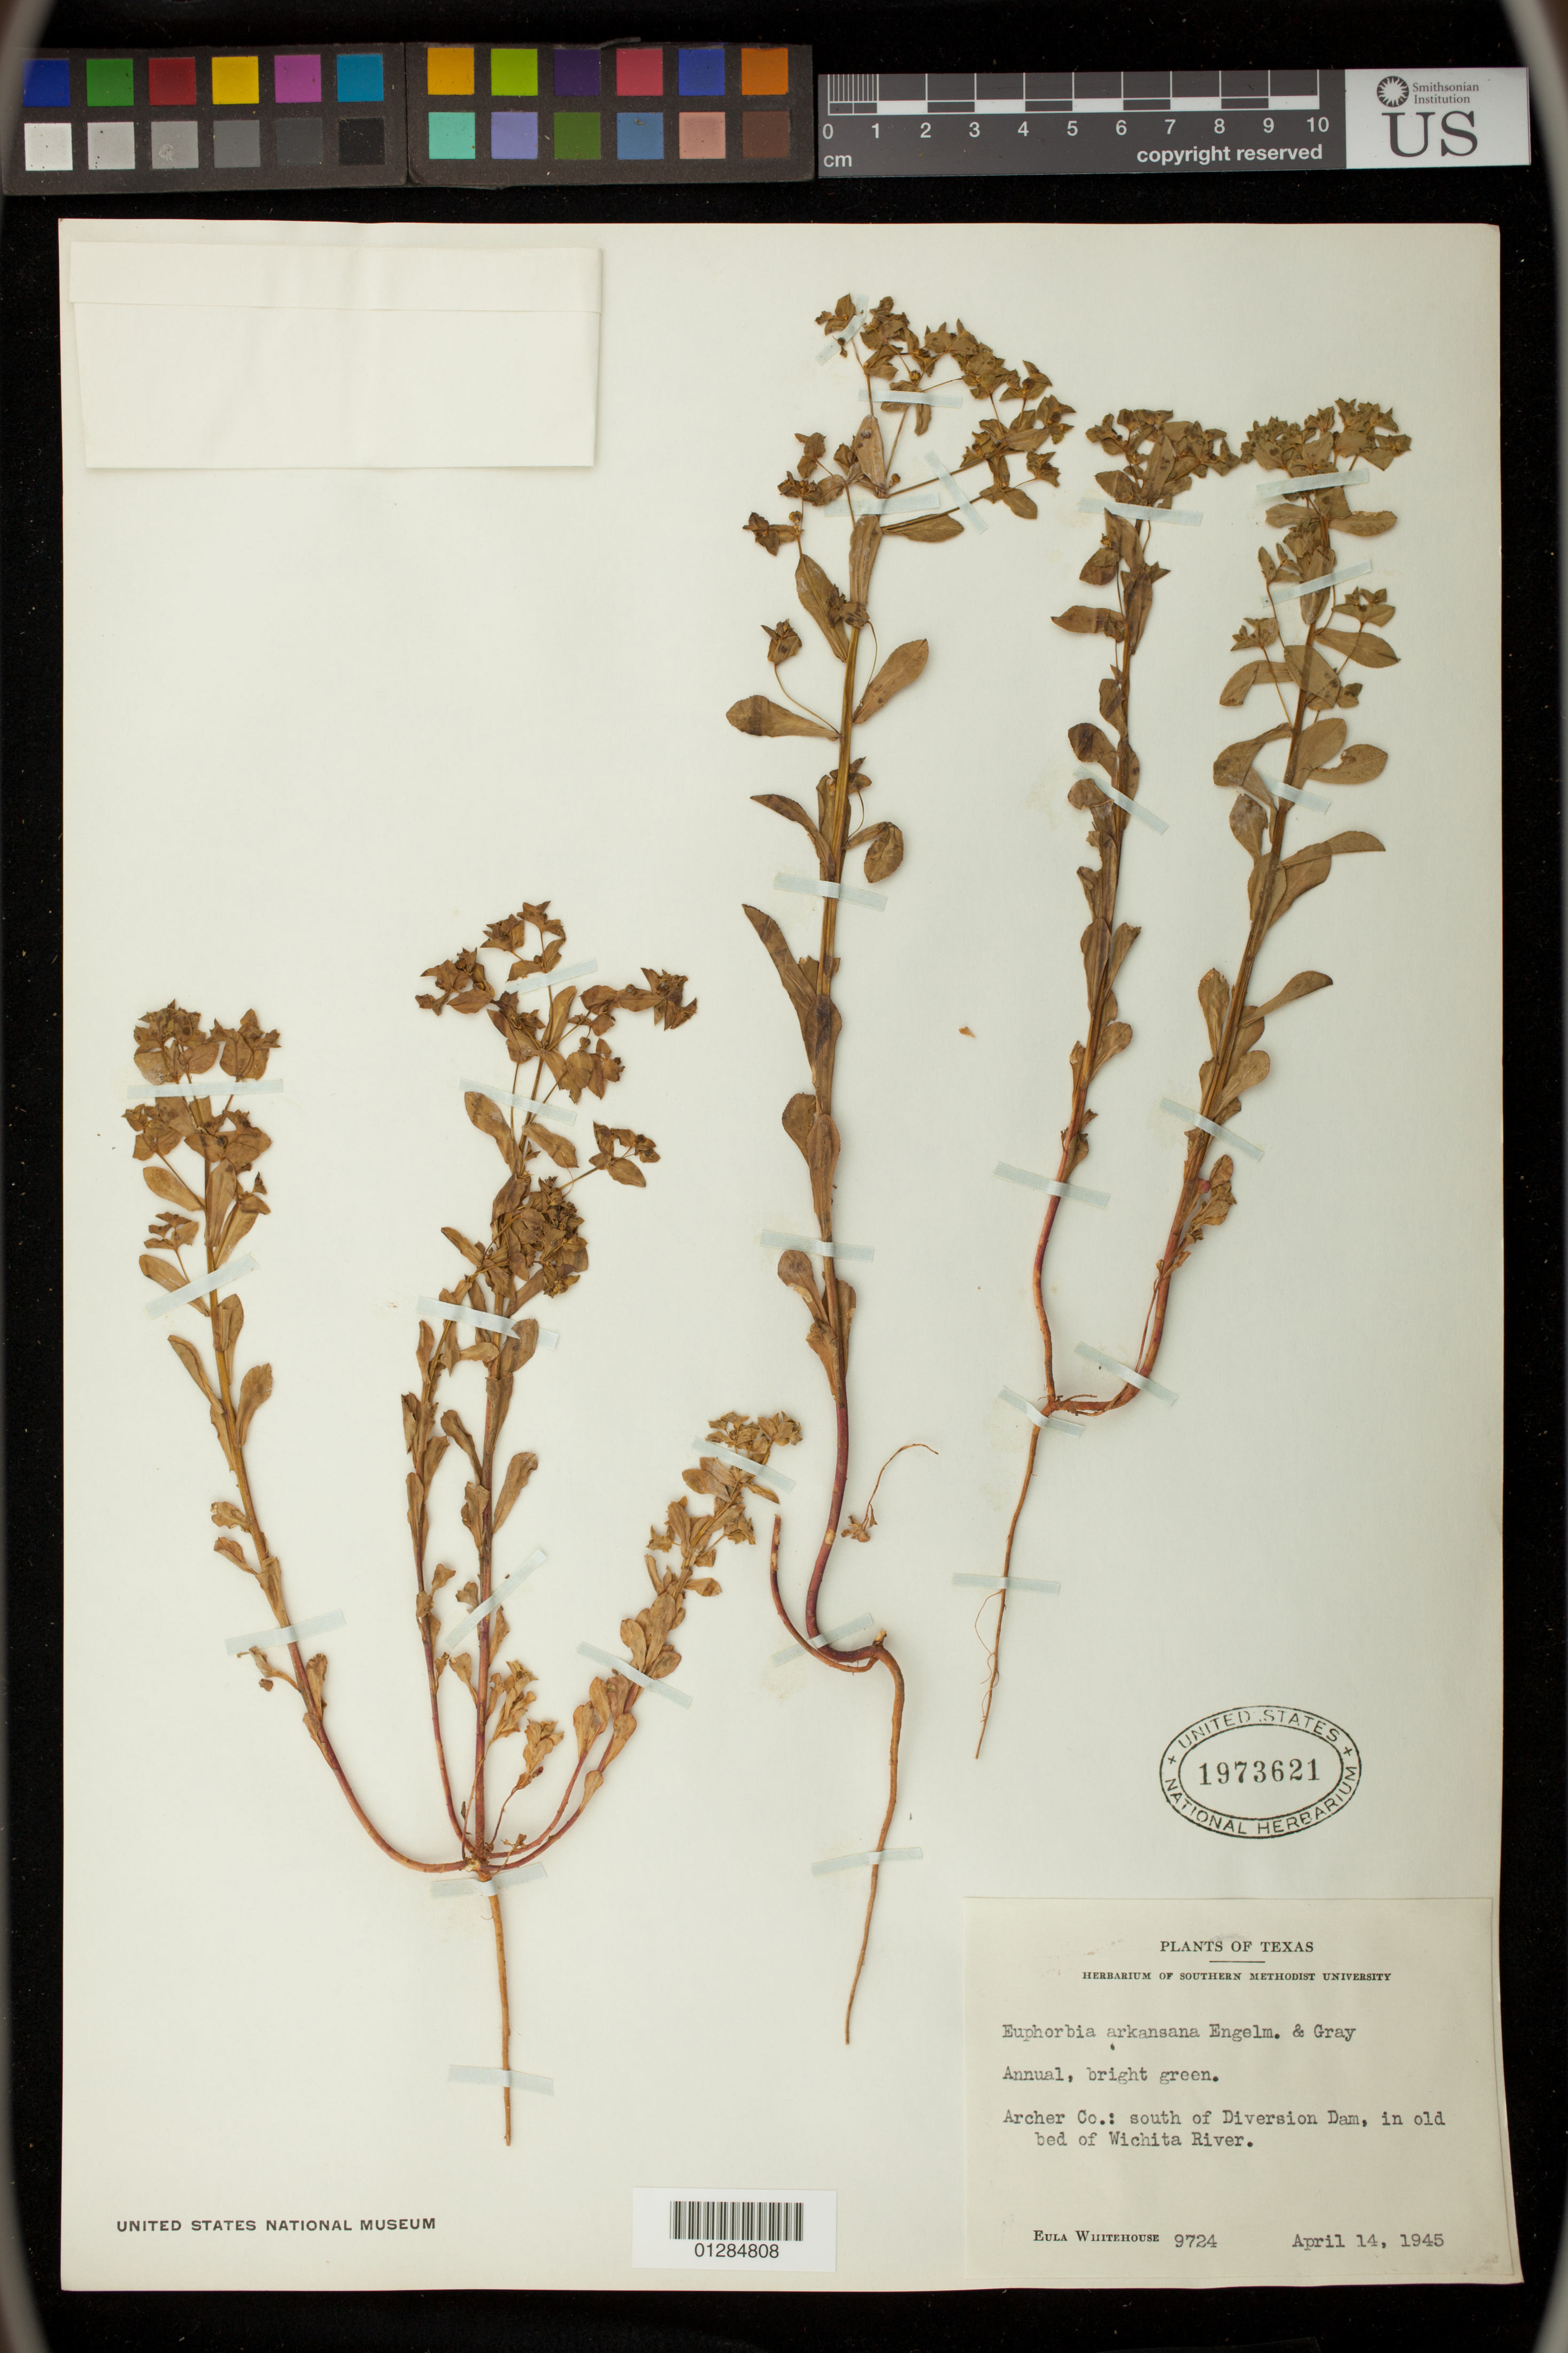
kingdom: Plantae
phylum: Tracheophyta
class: Magnoliopsida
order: Malpighiales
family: Euphorbiaceae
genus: Euphorbia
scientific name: Euphorbia spathulata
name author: Lam.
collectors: E. Whitehouse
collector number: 9724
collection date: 1945-04-14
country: United States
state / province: Texas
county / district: Archer County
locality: Archer Co.: south of Diversion Dam, in old bed of Wichita River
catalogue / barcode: US 1973621